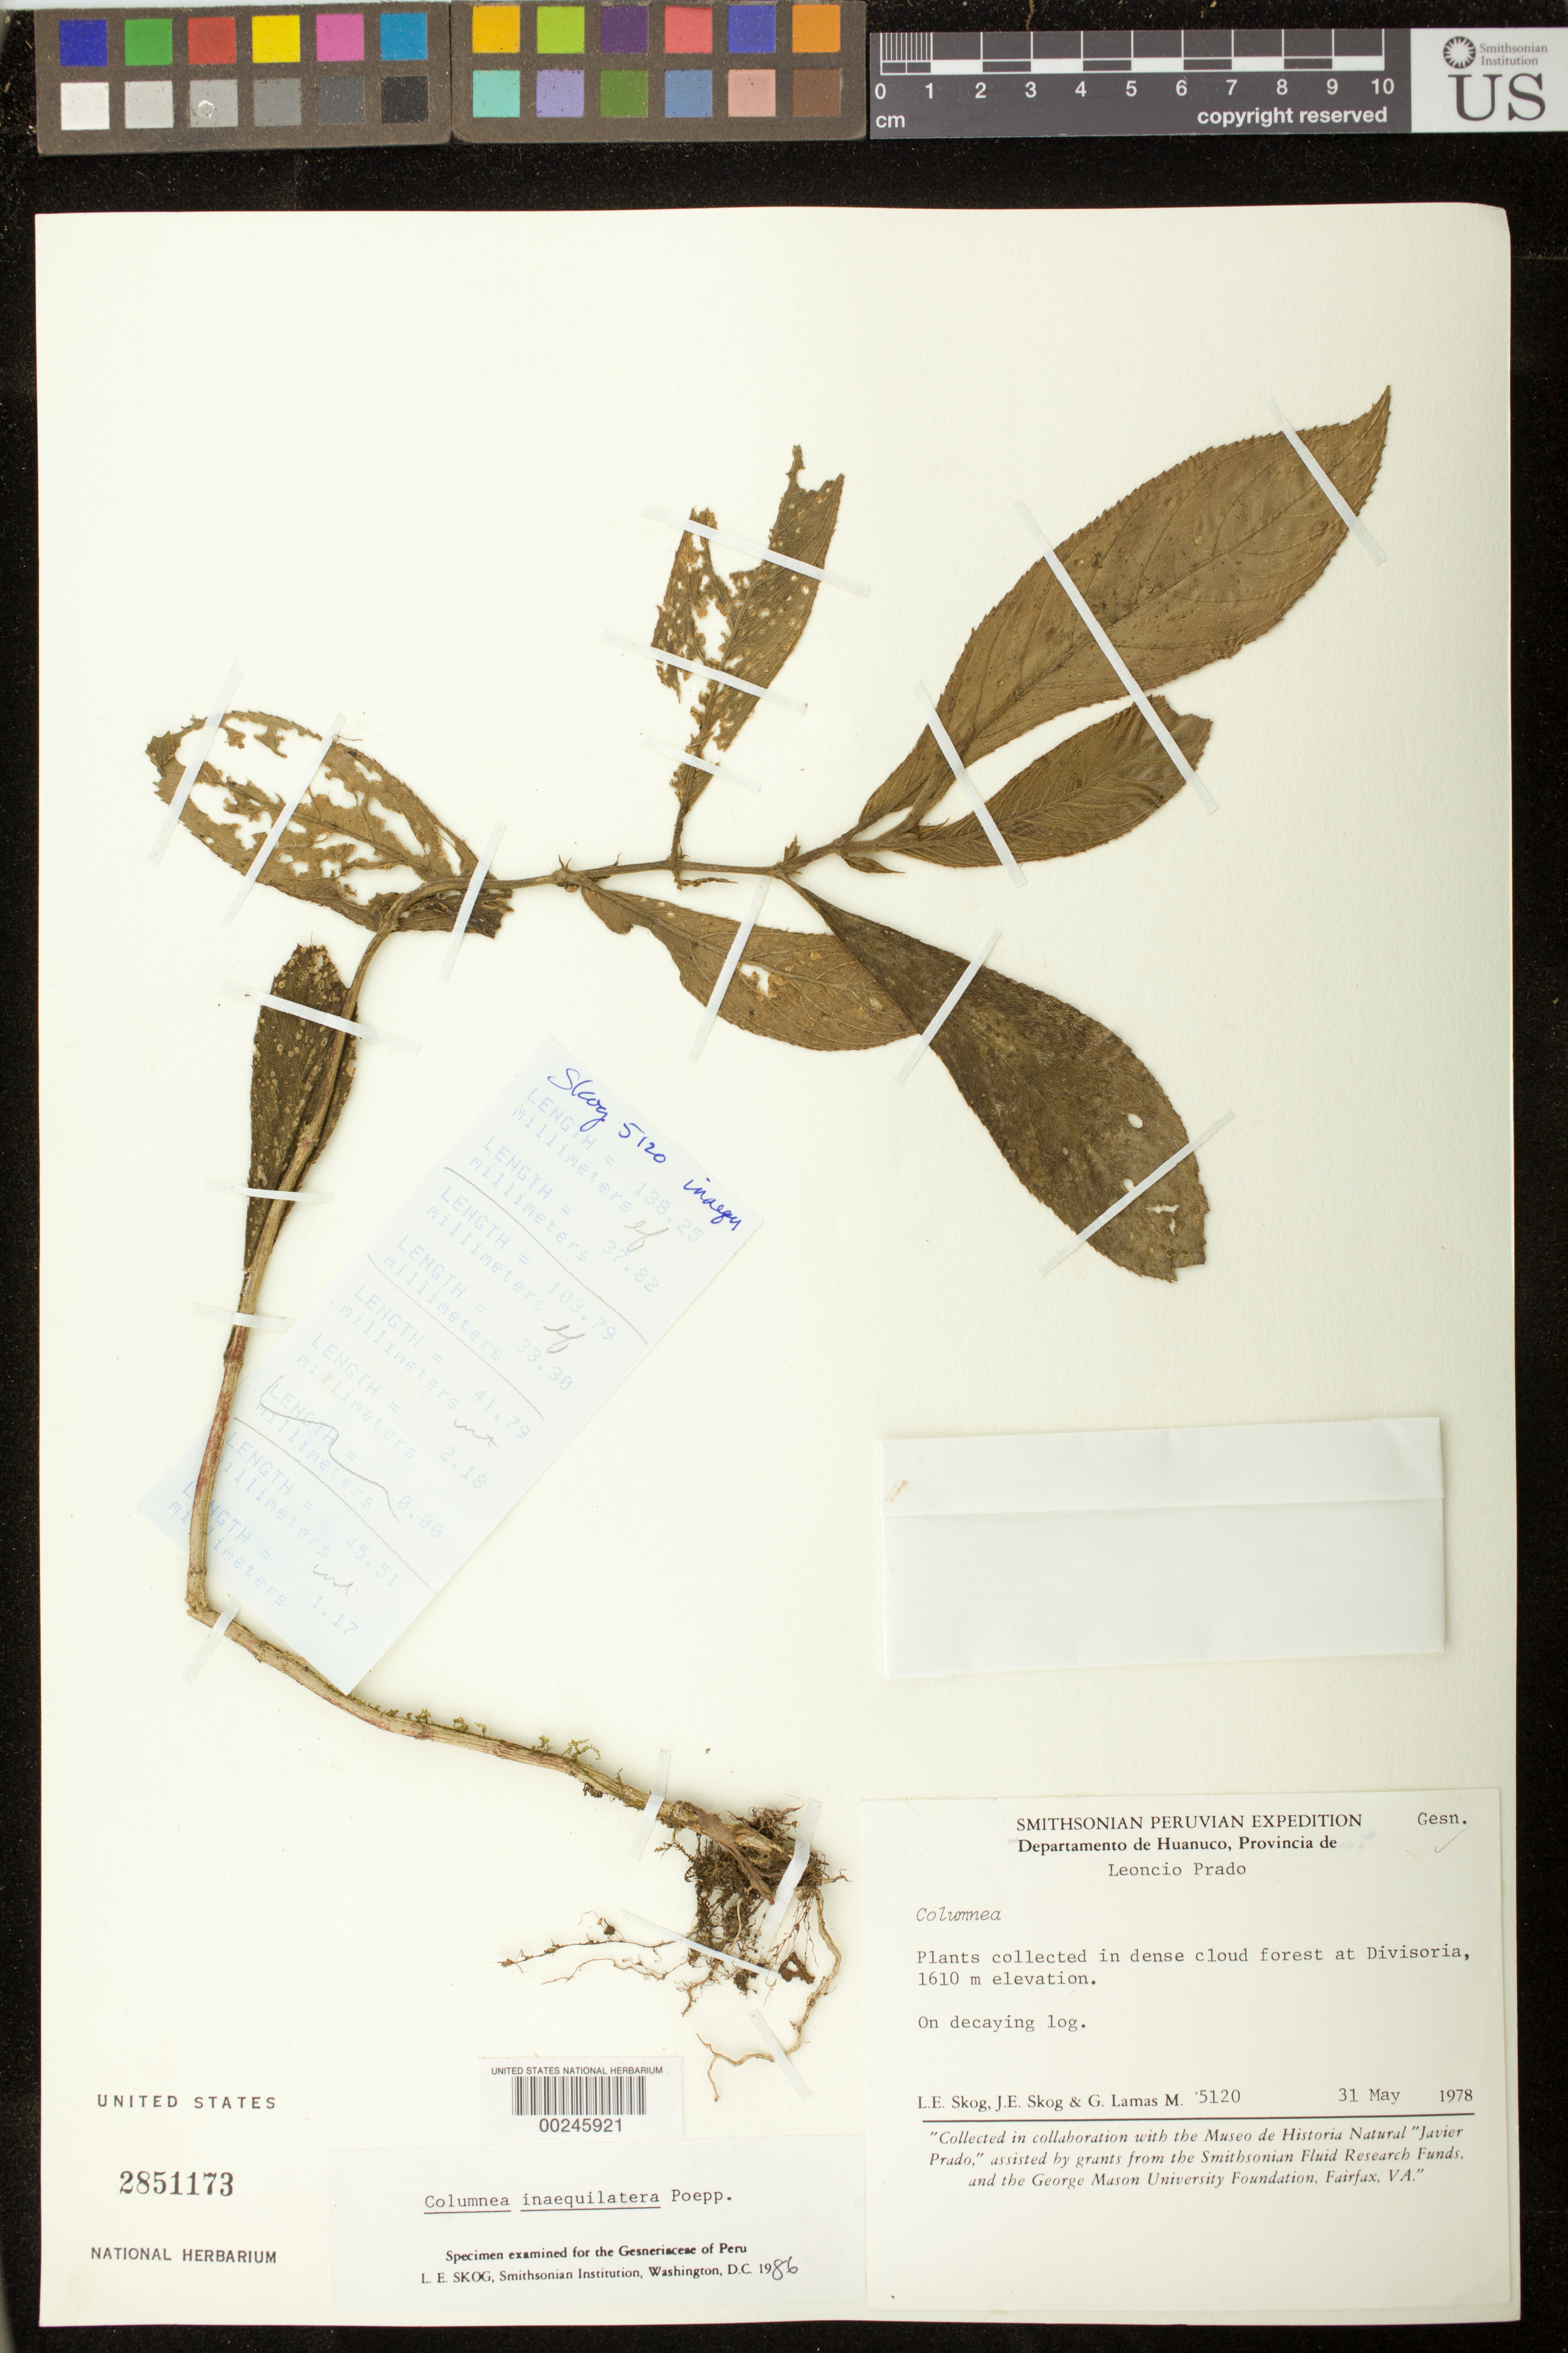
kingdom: Plantae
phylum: Tracheophyta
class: Magnoliopsida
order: Lamiales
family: Gesneriaceae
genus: Columnea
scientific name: Columnea inaequilatera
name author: Poepp.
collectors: L. E. Skog, J. E. Skog & G. Lamas M.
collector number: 5120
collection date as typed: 31 May 1978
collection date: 1978-05-31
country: Peru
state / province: Huánuco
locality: Prov. Leoncio Prado; at Divisoria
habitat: Plants collected in dense cloud forest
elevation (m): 1610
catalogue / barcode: US 2851173